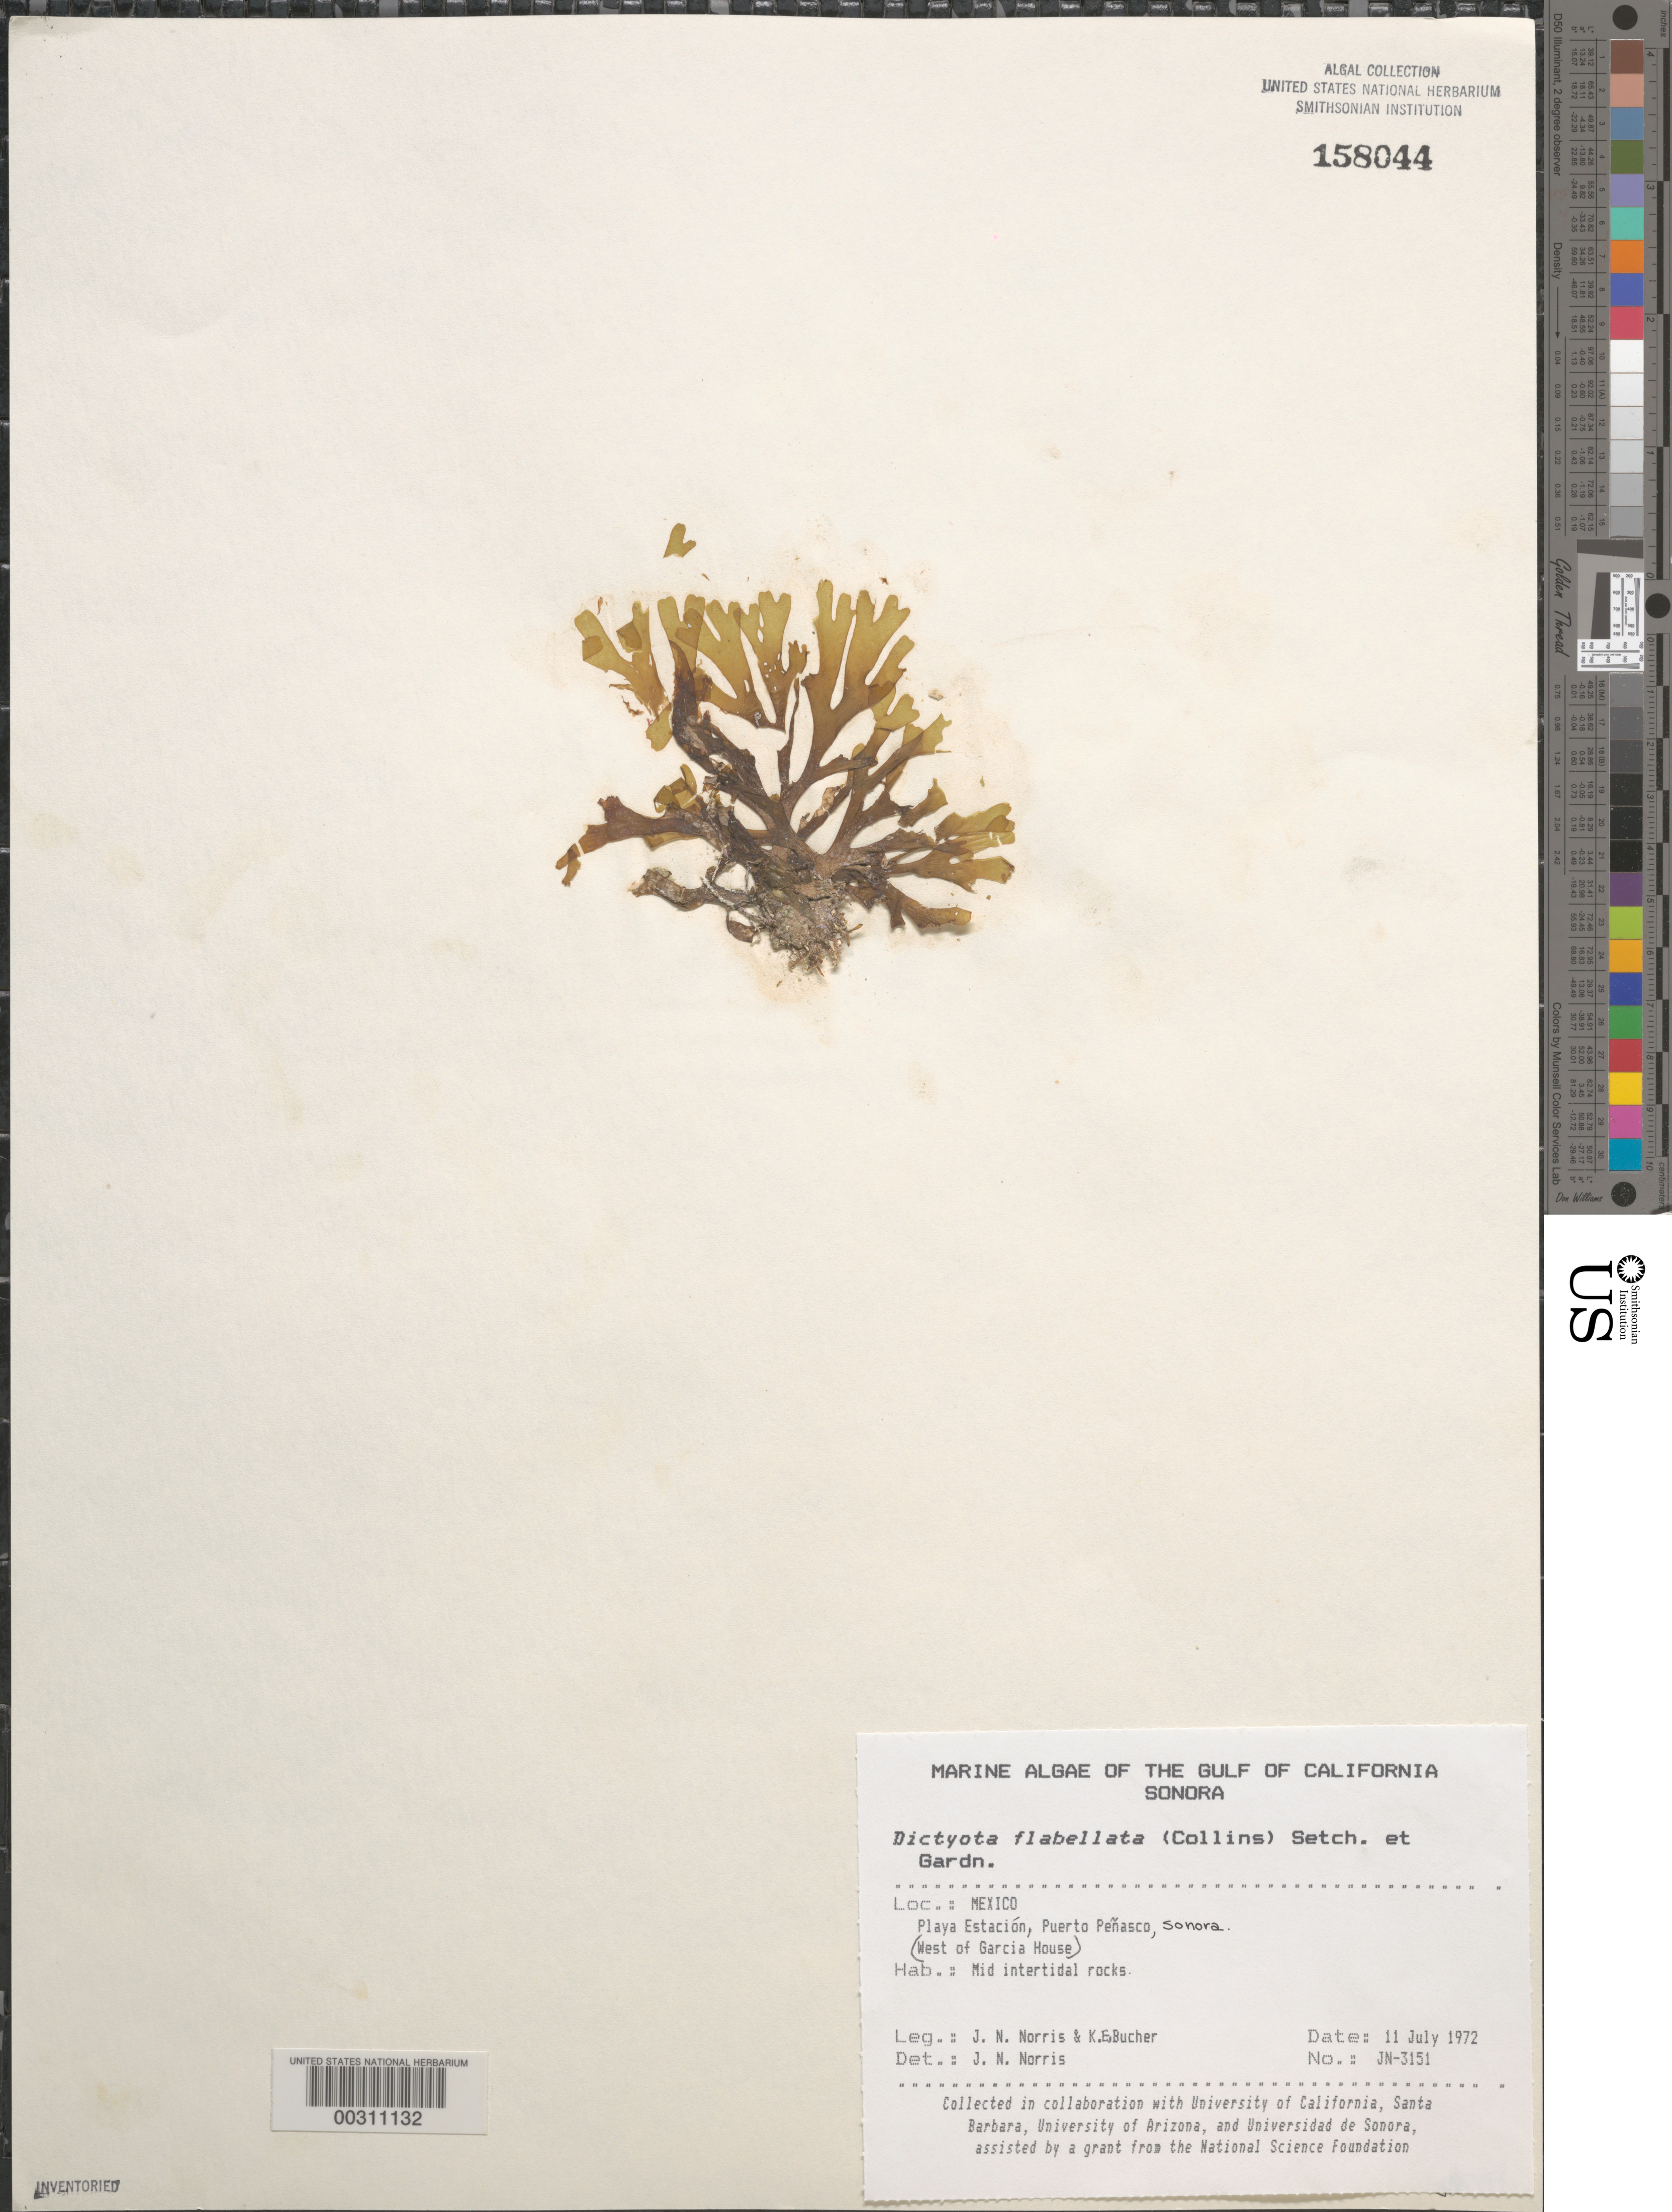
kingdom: Chromista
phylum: Ochrophyta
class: Phaeophyceae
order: Dictyotales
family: Dictyotaceae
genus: Dictyota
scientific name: Dictyota flabellata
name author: (Collins) Setch. & N.L. Gardner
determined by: Norris, James N.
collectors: J. N. Norris & K. E. Bucher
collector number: JN-3151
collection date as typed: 11 Jul 1972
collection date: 1972-07-11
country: Mexico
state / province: Sonora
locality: Playa Estacion, Puerto Penasco, west of Garcia House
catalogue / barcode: US 158044